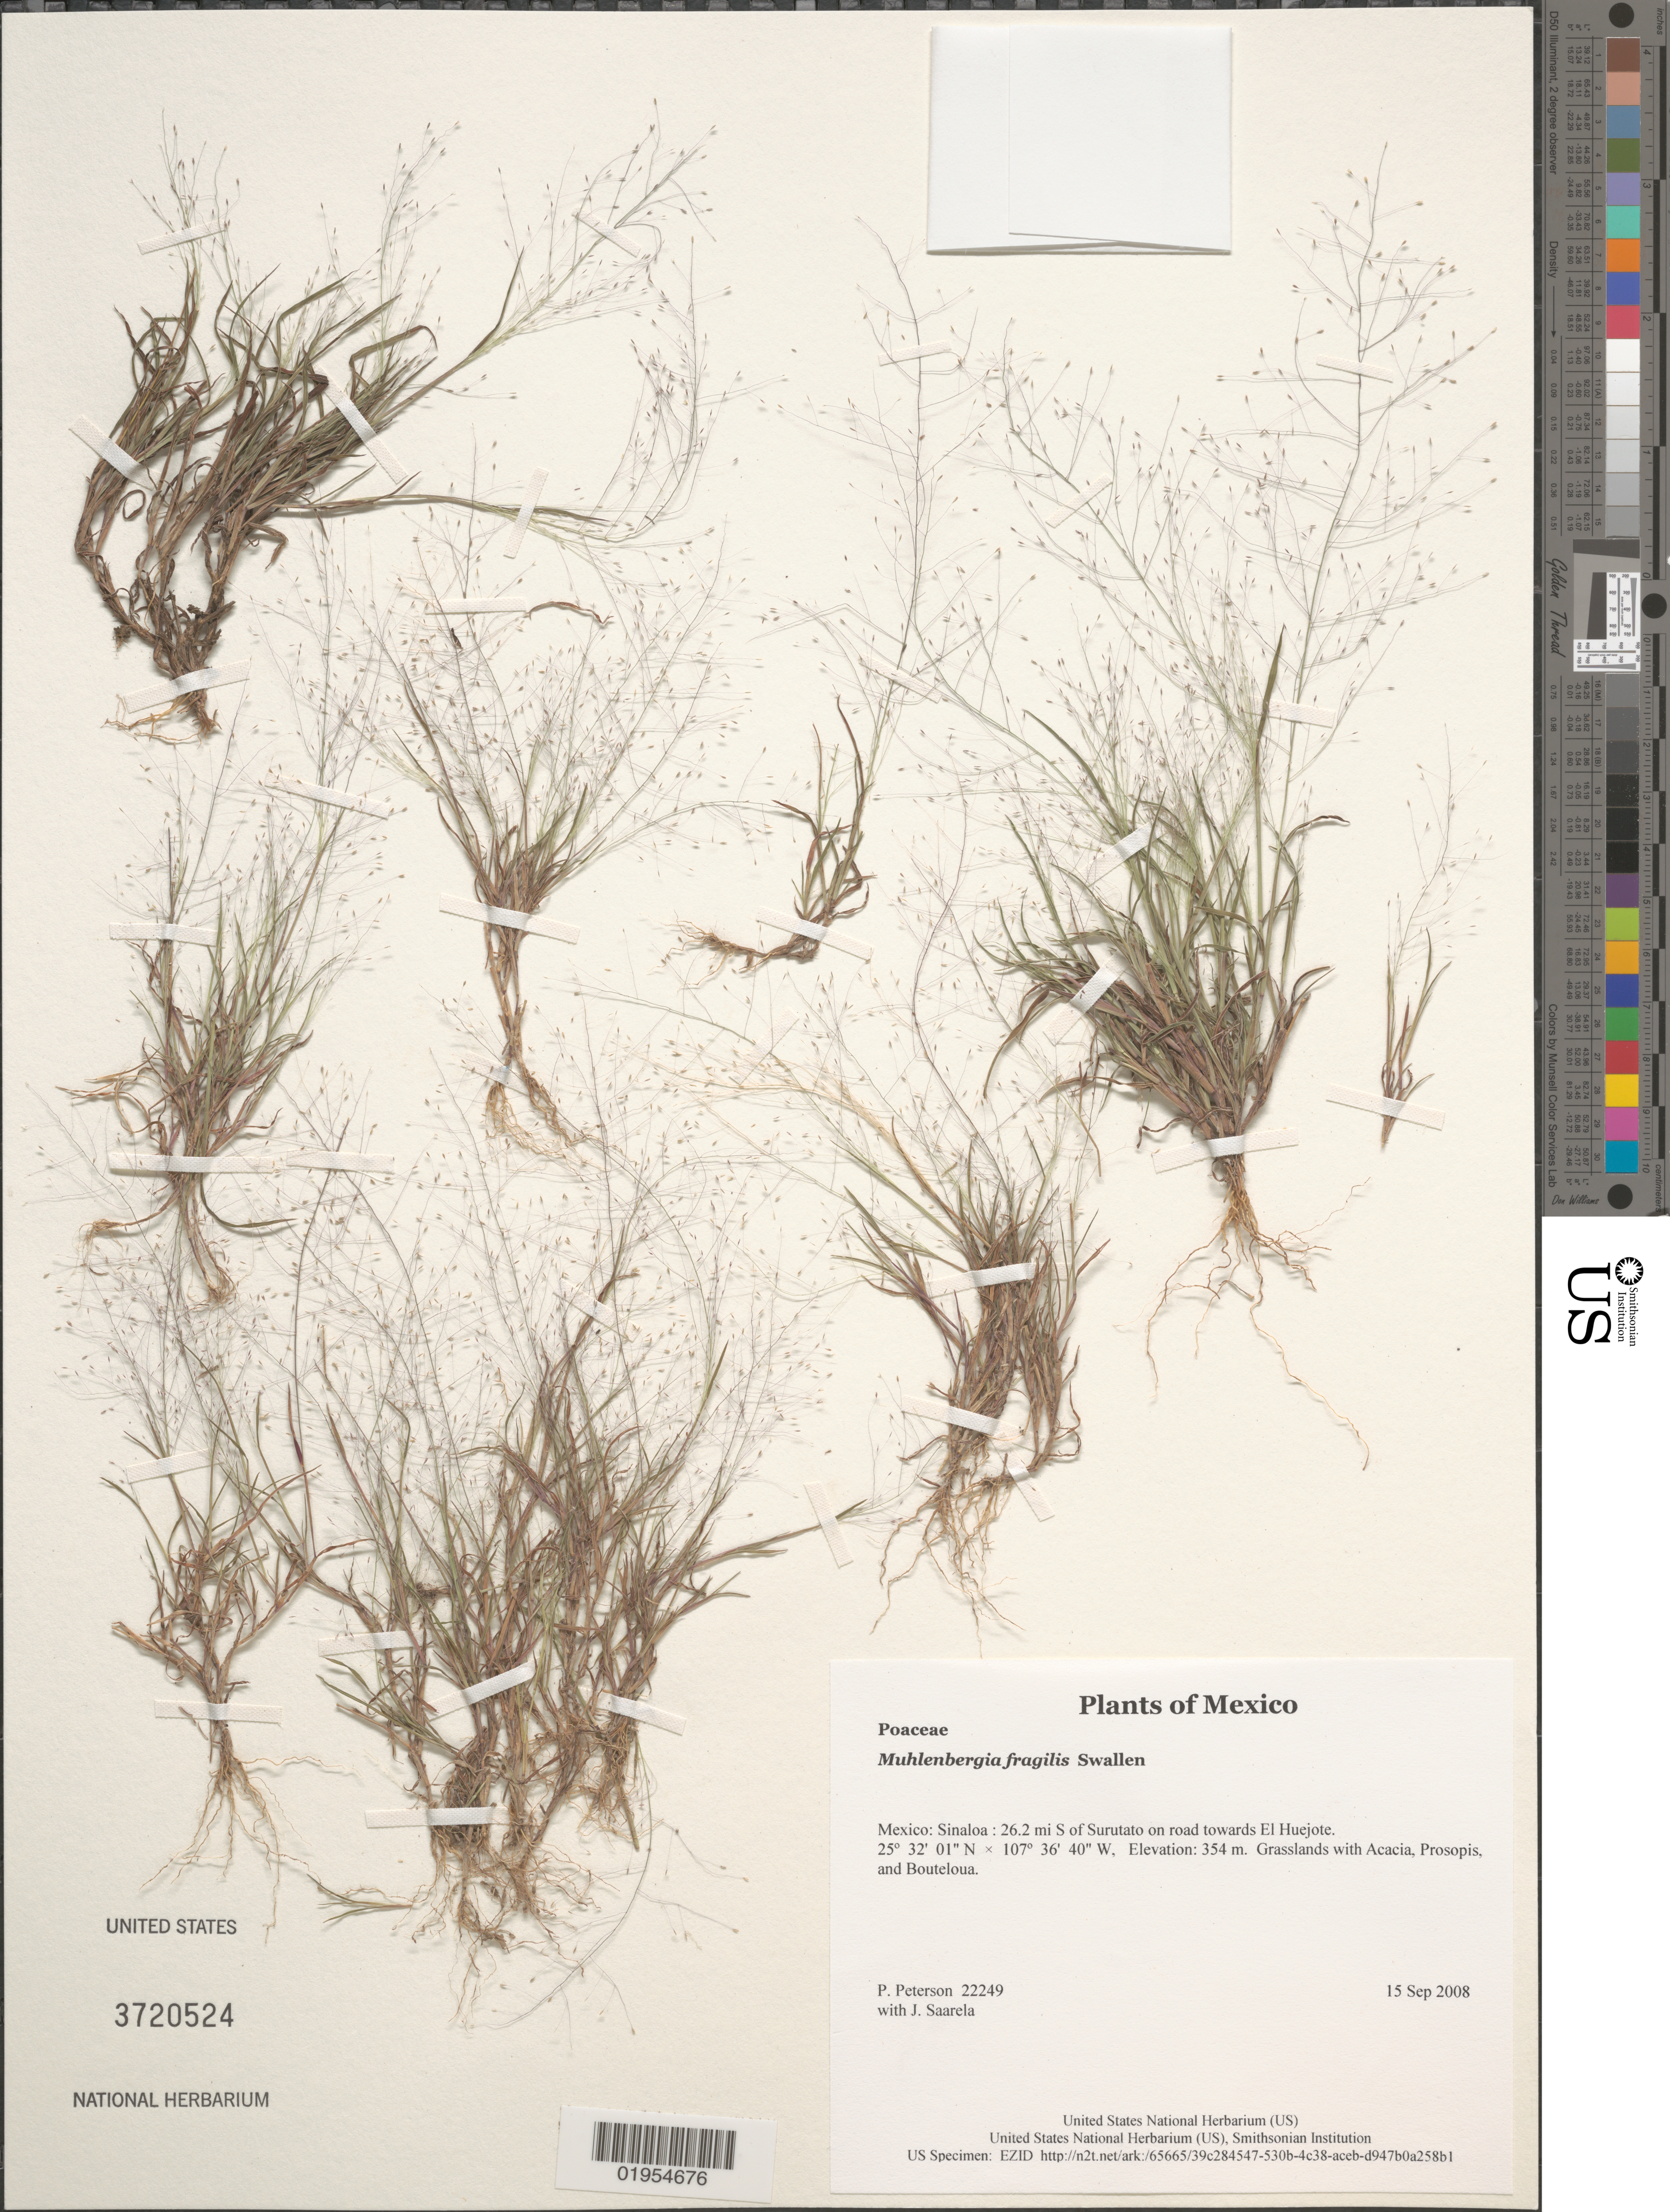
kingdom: Plantae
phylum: Tracheophyta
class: Liliopsida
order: Poales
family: Poaceae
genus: Muhlenbergia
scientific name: Muhlenbergia fragilis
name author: Swallen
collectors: P. M. Peterson & J. Saarela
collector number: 22249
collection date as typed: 15 Sep 2008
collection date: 2008-09-15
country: Mexico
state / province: Sinaloa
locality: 26.2 mi S of Surutato on road towards El Huejote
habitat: Grasslands with Acacia, Prosopis, and Bouteloua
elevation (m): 354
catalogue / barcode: US 3720524